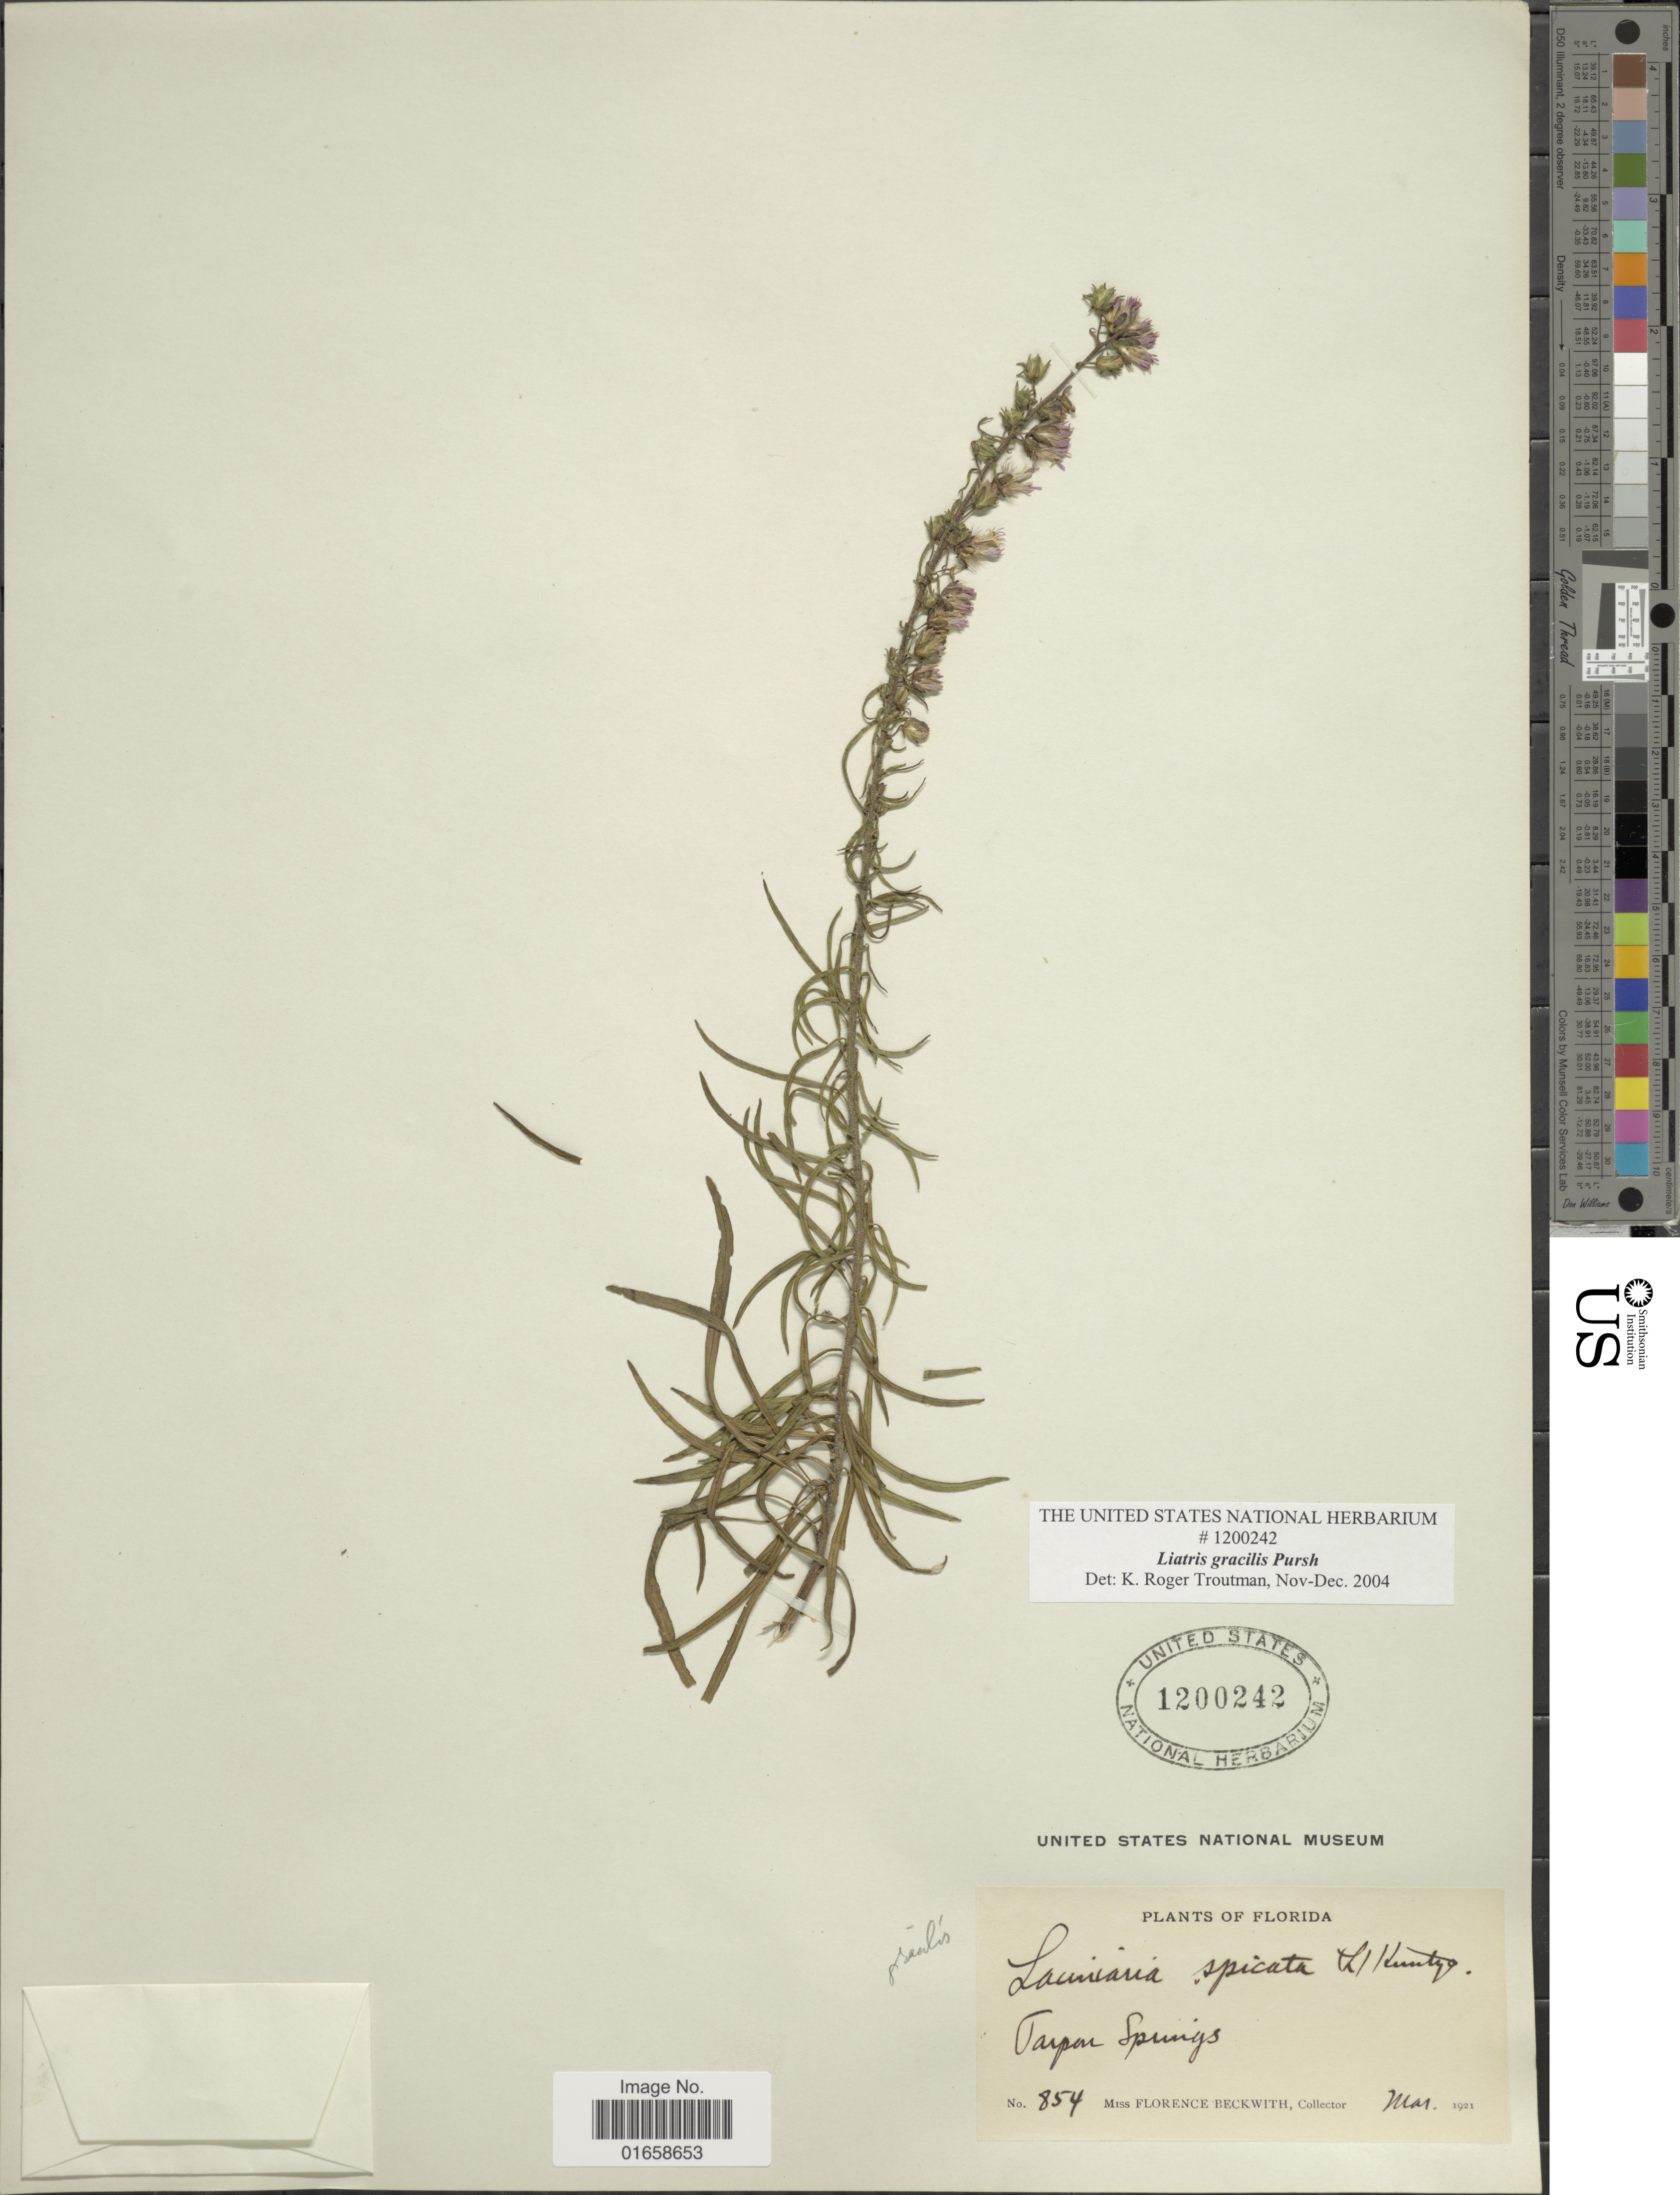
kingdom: Plantae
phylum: Tracheophyta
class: Magnoliopsida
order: Asterales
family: Asteraceae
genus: Liatris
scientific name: Liatris gracilis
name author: Pursh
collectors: F. Beckwith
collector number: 854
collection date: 1921-03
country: United States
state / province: Florida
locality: Tarpon Springs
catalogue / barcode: US 1200242